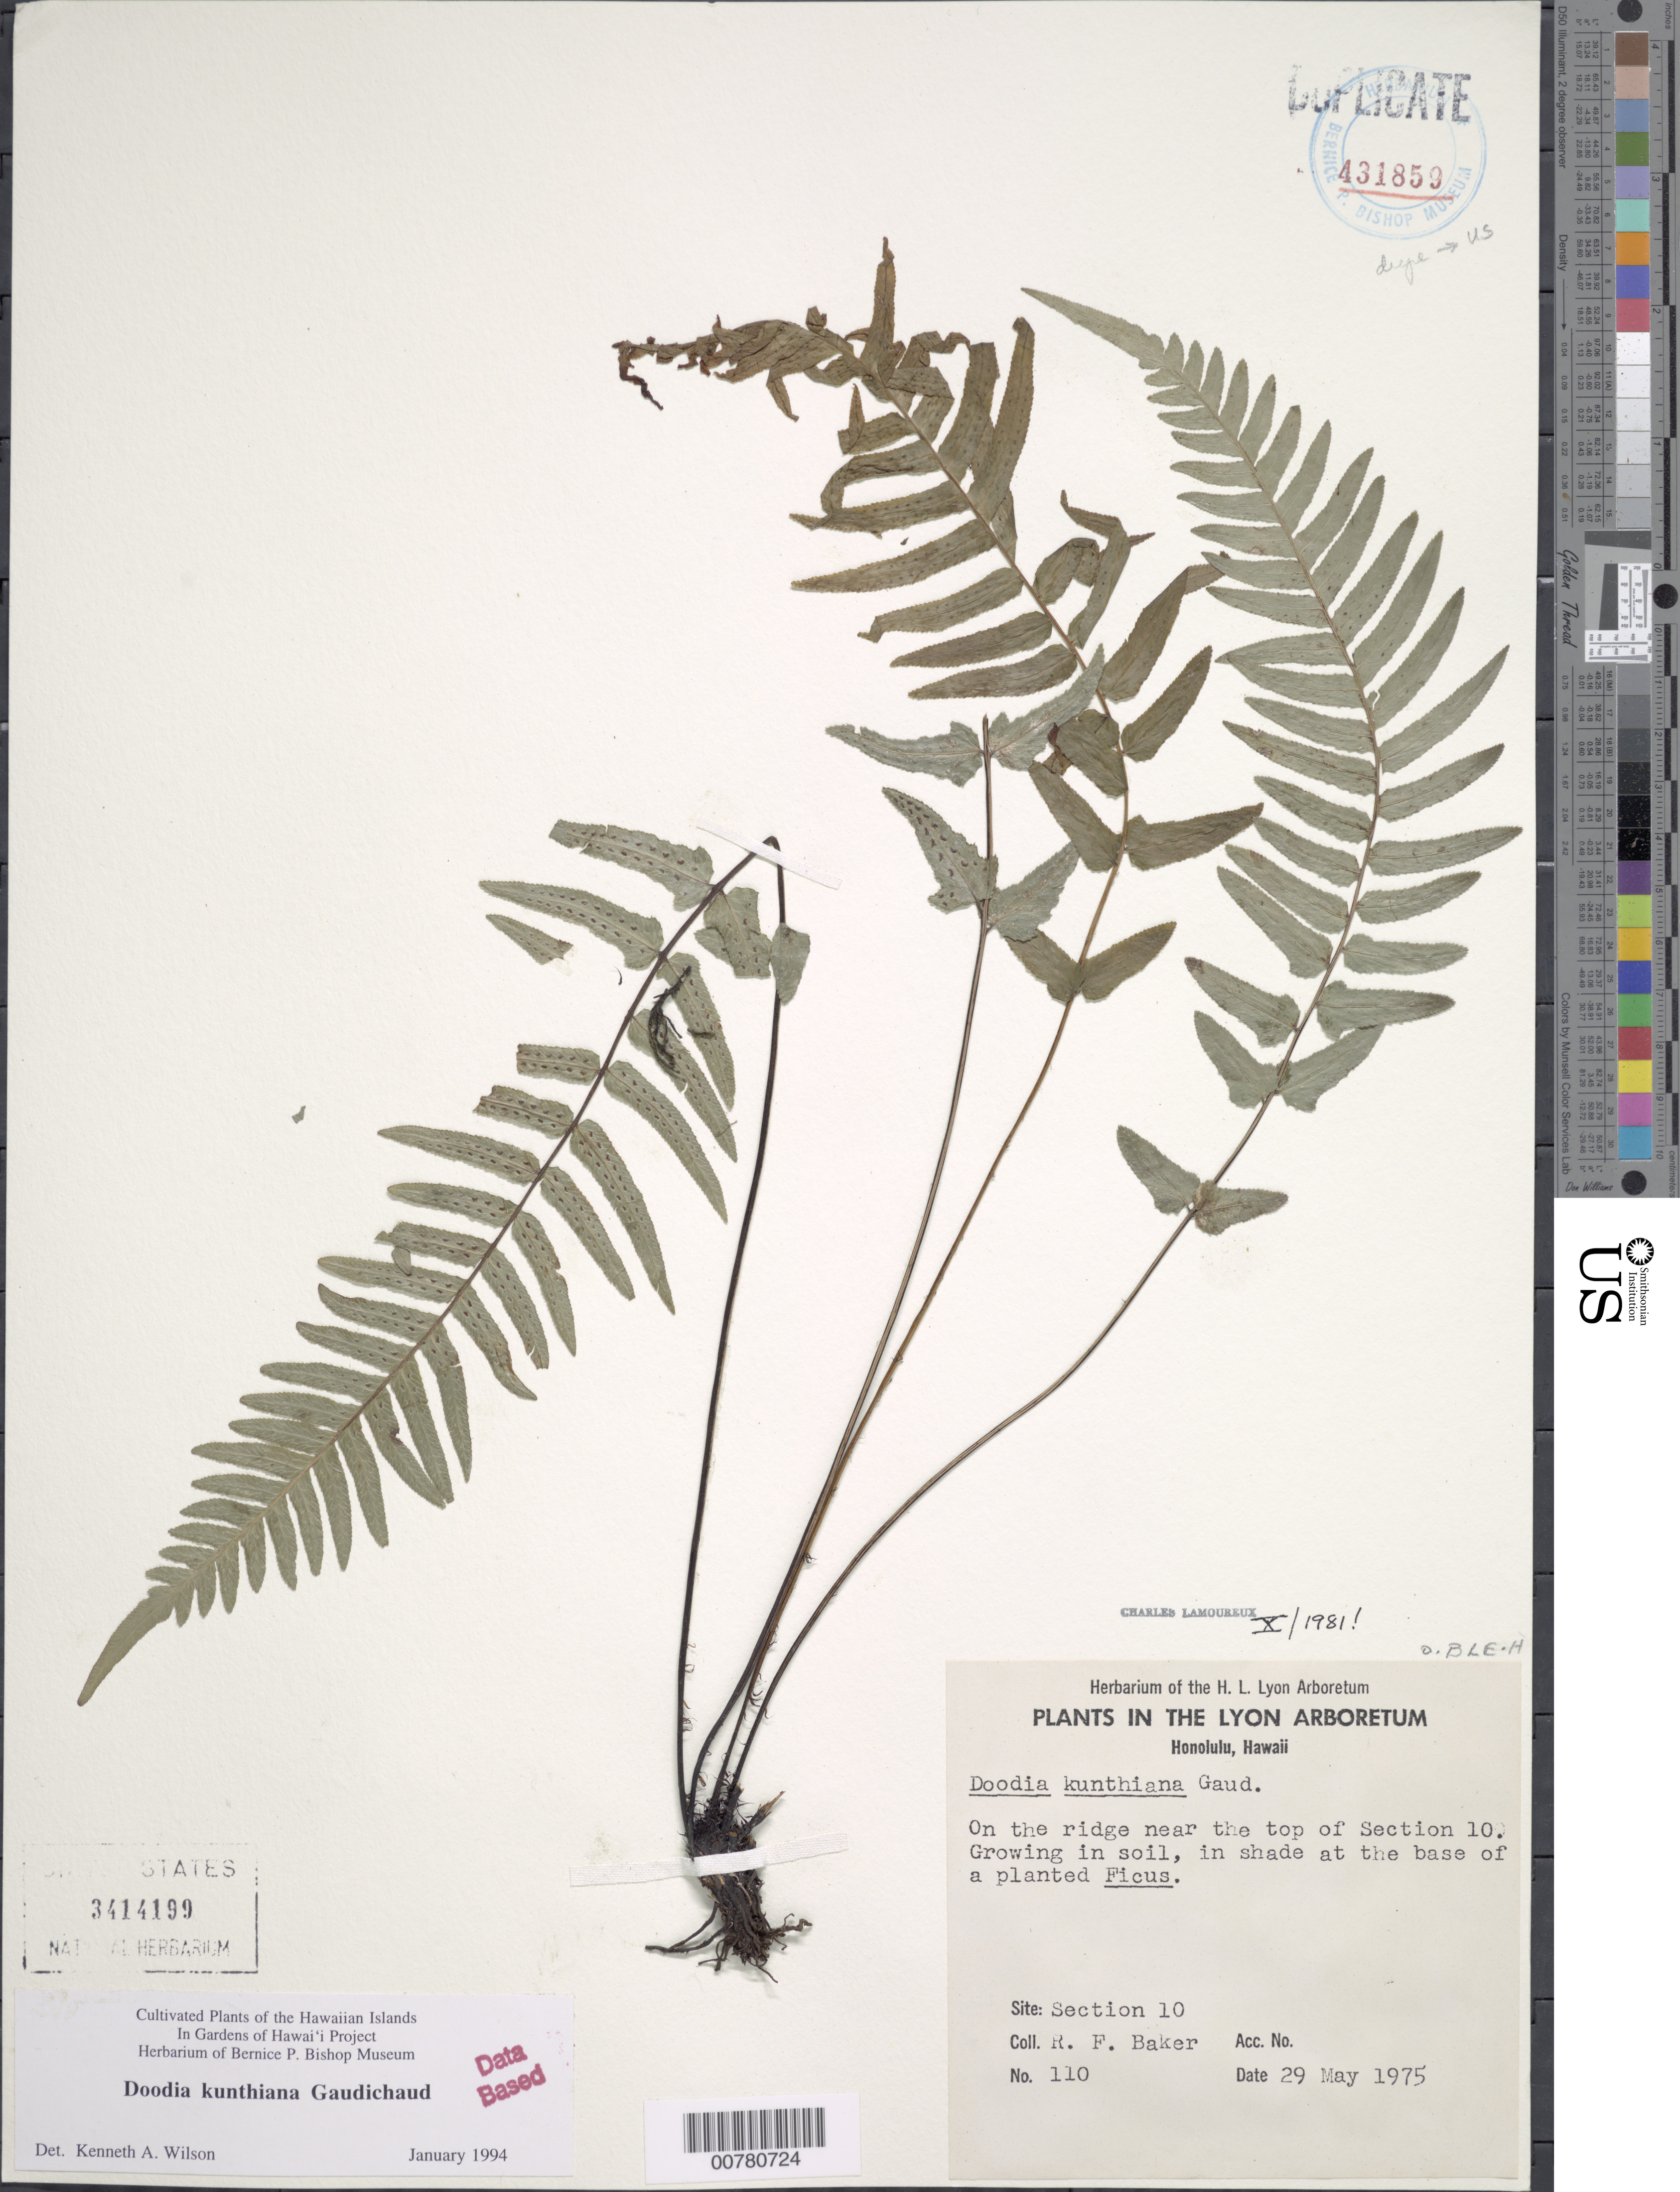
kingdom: Plantae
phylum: Tracheophyta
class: Polypodiopsida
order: Polypodiales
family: Blechnaceae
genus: Doodia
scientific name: Doodia kunthiana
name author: Gaudich.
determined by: Wilson, --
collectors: R. F. Baker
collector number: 110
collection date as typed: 29 May 1975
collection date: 1975-05-29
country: United States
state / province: Hawaii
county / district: Honolulu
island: Oahu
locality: On the ridge near the top of section 10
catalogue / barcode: US 3414199